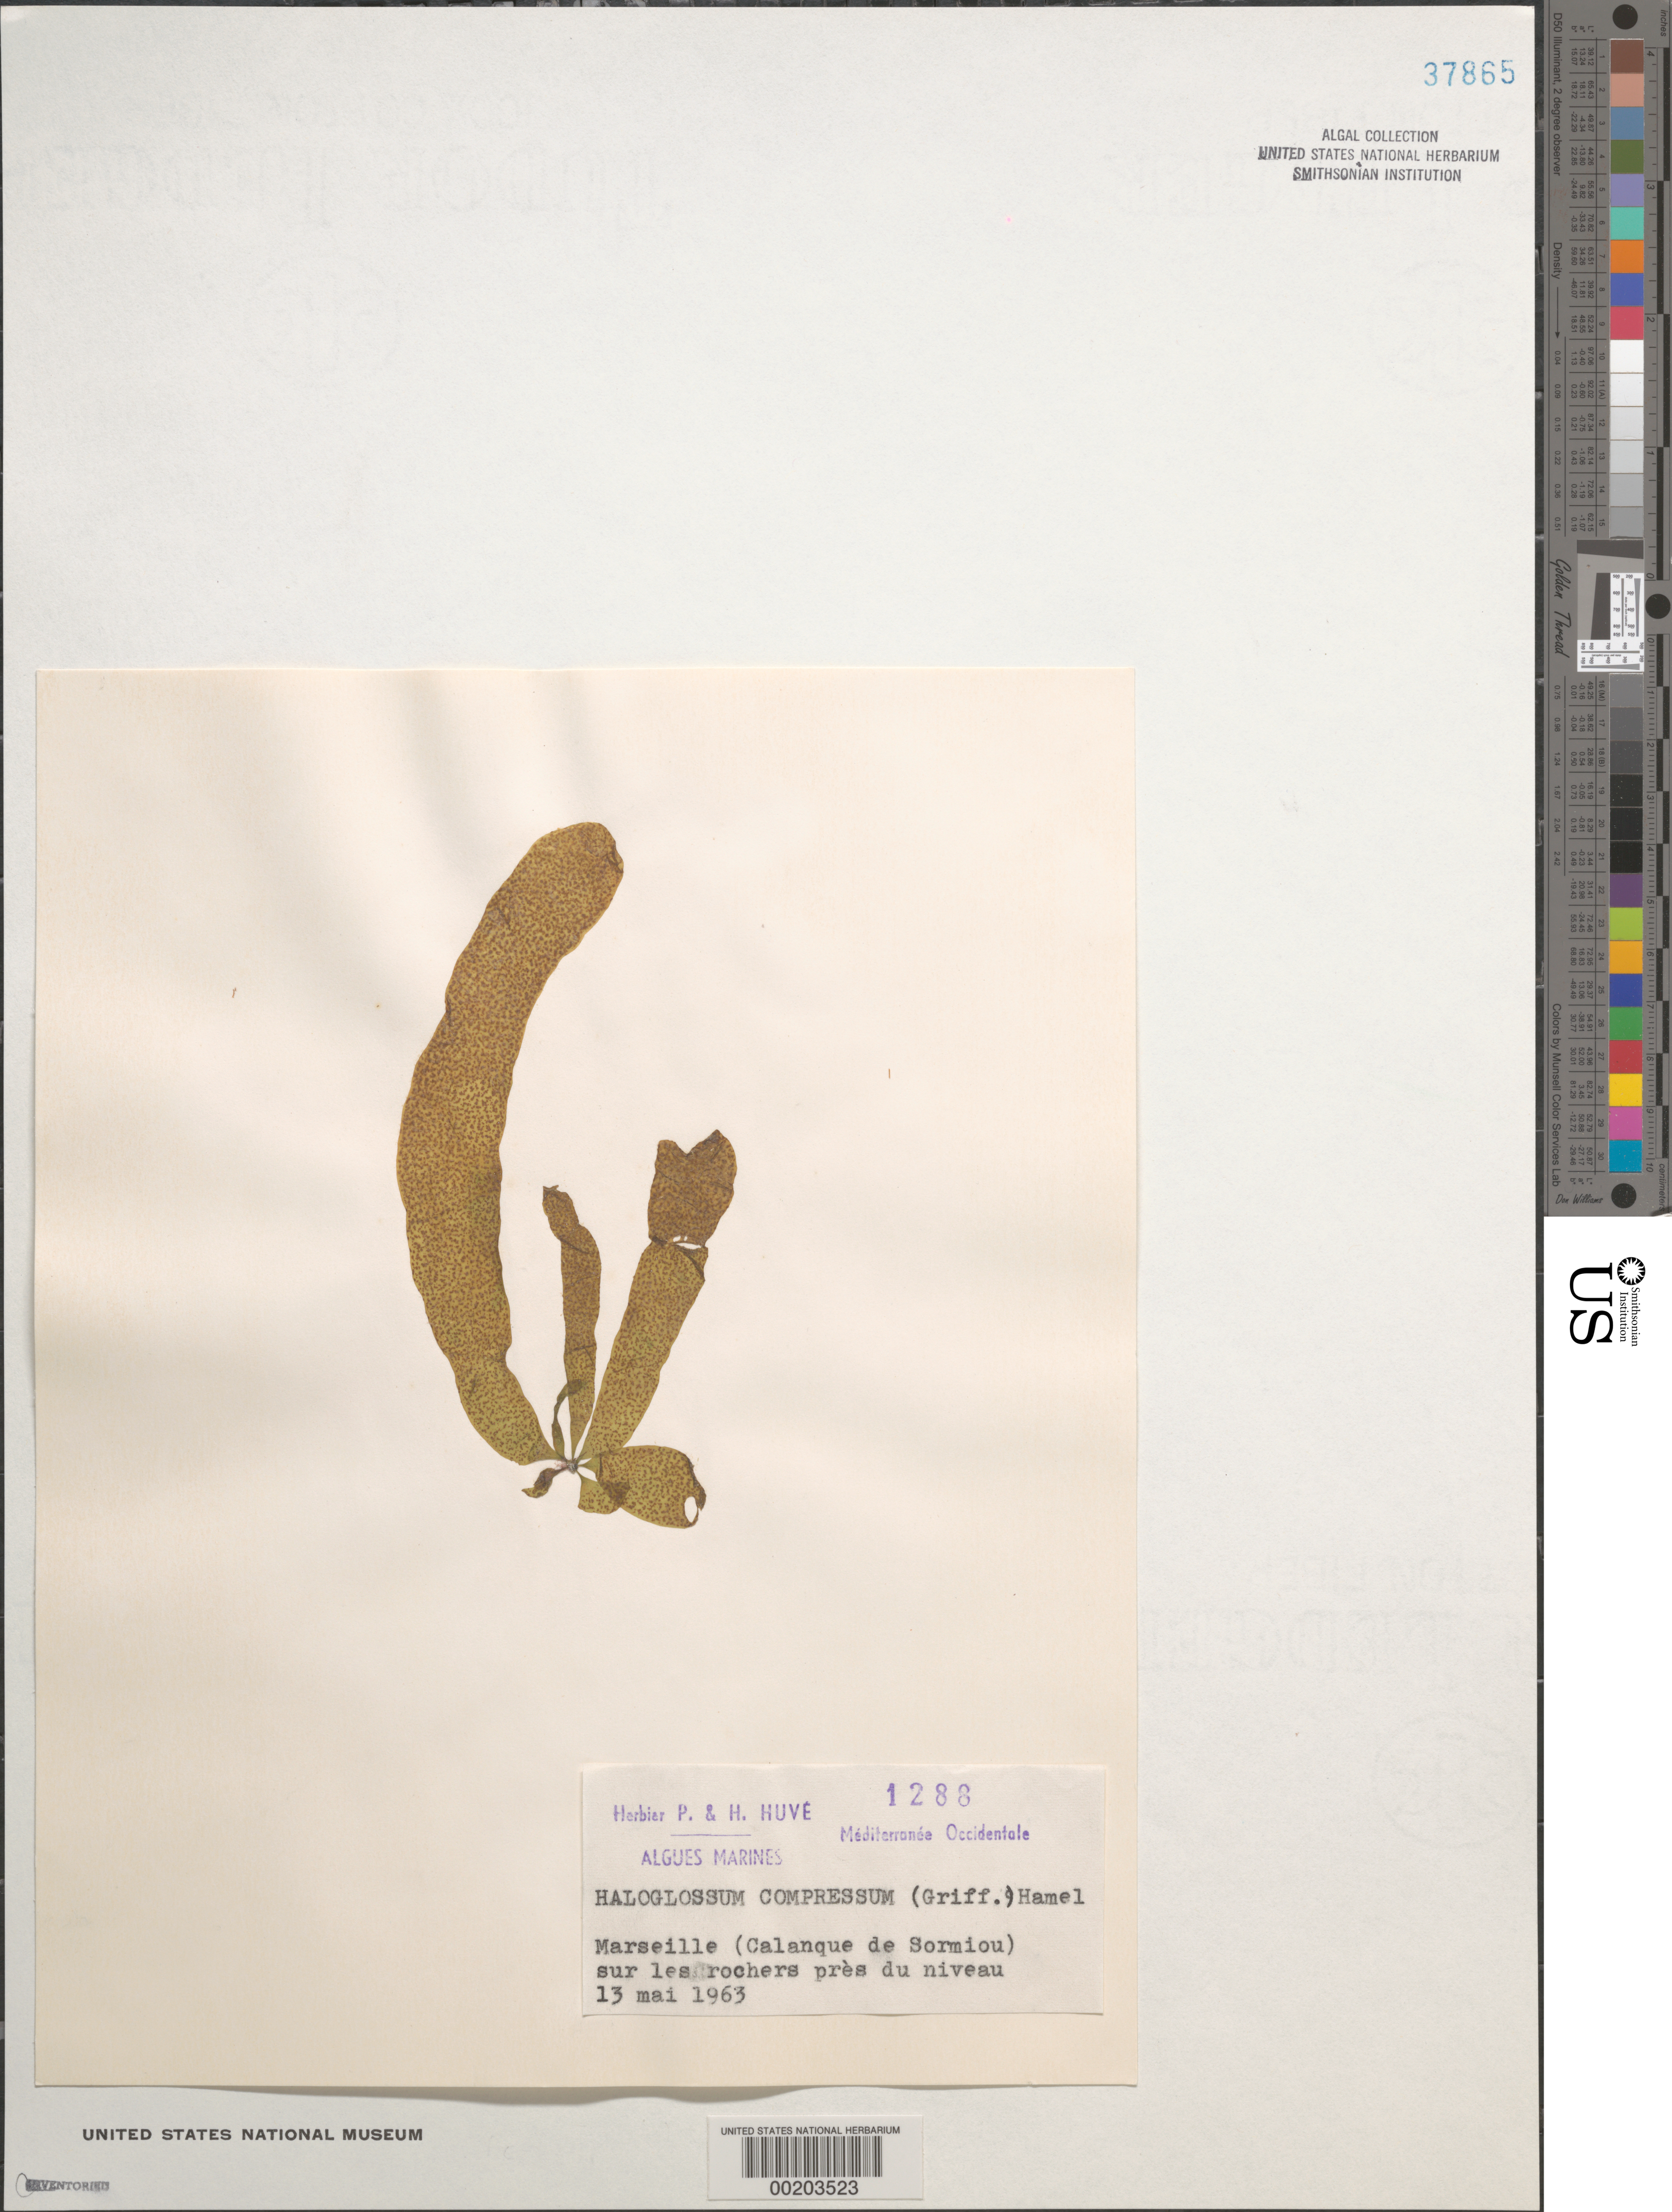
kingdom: Chromista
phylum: Ochrophyta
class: Phaeophyceae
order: Ectocarpales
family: Chordariaceae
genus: Asperococcus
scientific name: Asperococcus compressus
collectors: P. Huve & H. Huve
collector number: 1288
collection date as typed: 13 May 1963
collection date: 1963-05-13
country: France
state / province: Provence-Alpes-Côte d'Azur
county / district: Bouches-du-Rhône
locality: Marseille, Calanque de Sormiou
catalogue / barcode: US 37865